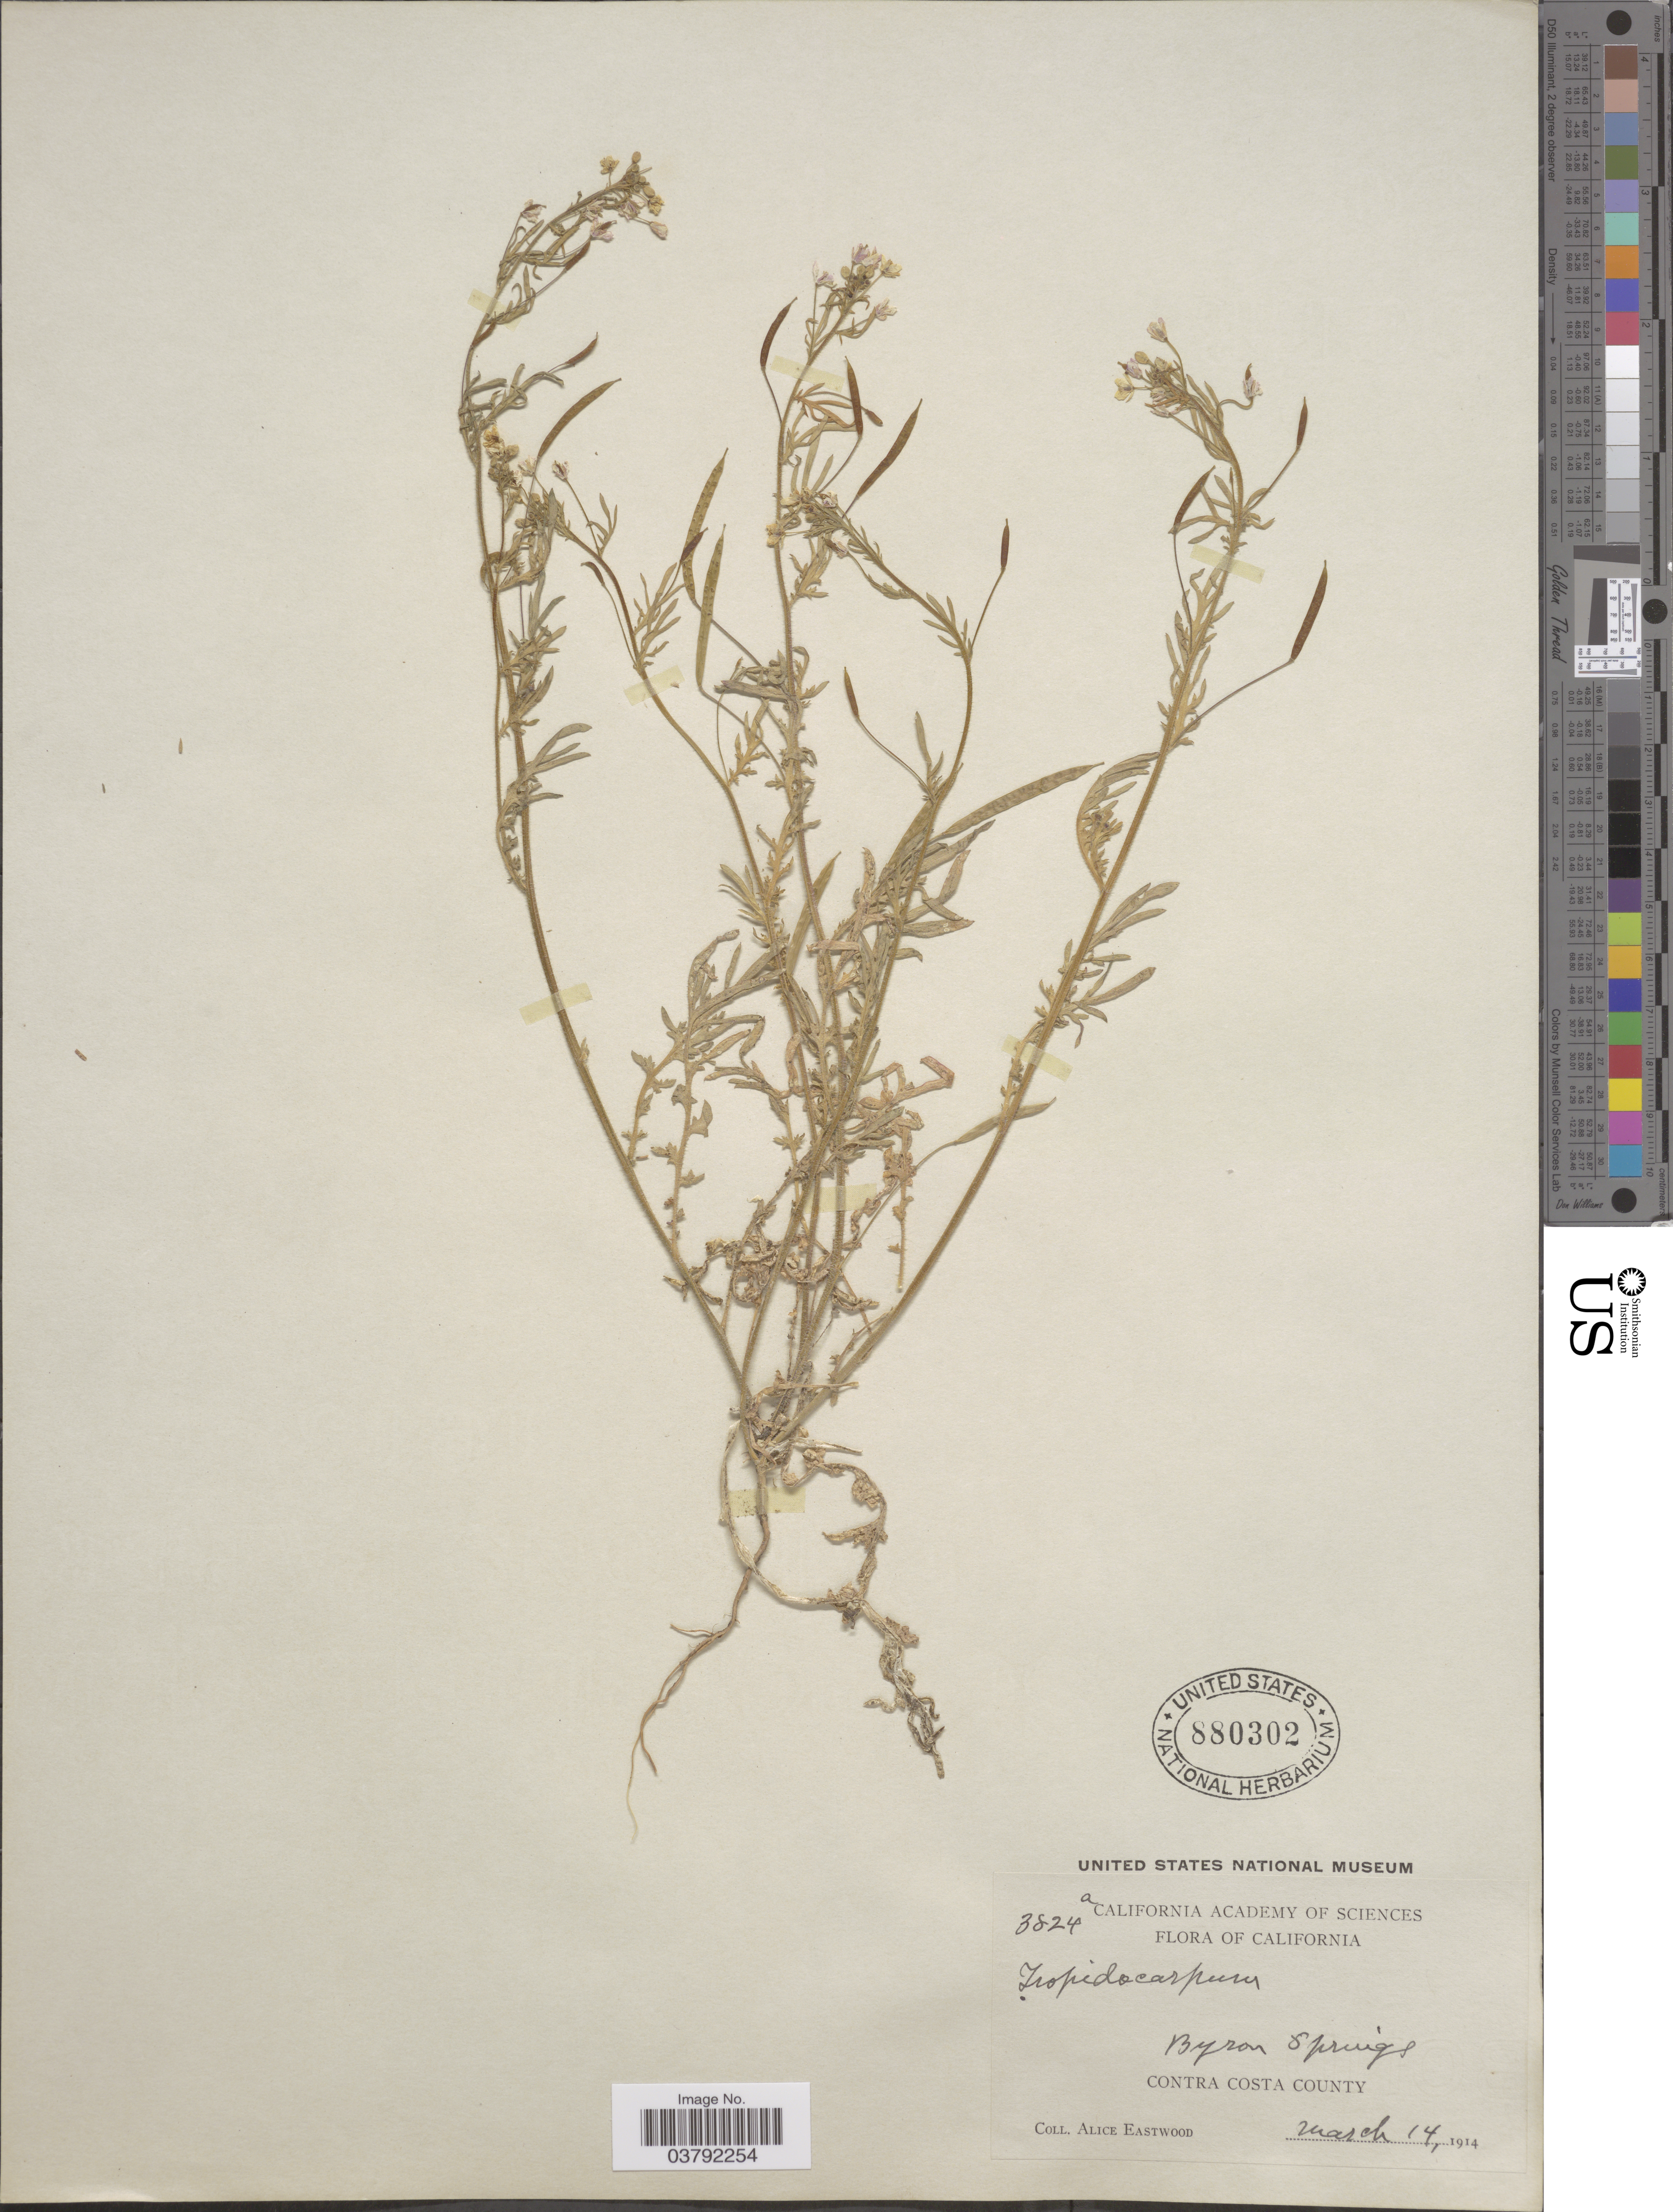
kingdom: Plantae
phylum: Tracheophyta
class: Magnoliopsida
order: Brassicales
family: Brassicaceae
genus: Tropidocarpum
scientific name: Tropidocarpum gracile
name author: Hook.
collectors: A. Eastwood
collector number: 3824a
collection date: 1914-03-14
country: United States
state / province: California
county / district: Contra Costa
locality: Byron Springs. Contra Costa County.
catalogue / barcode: US 880302